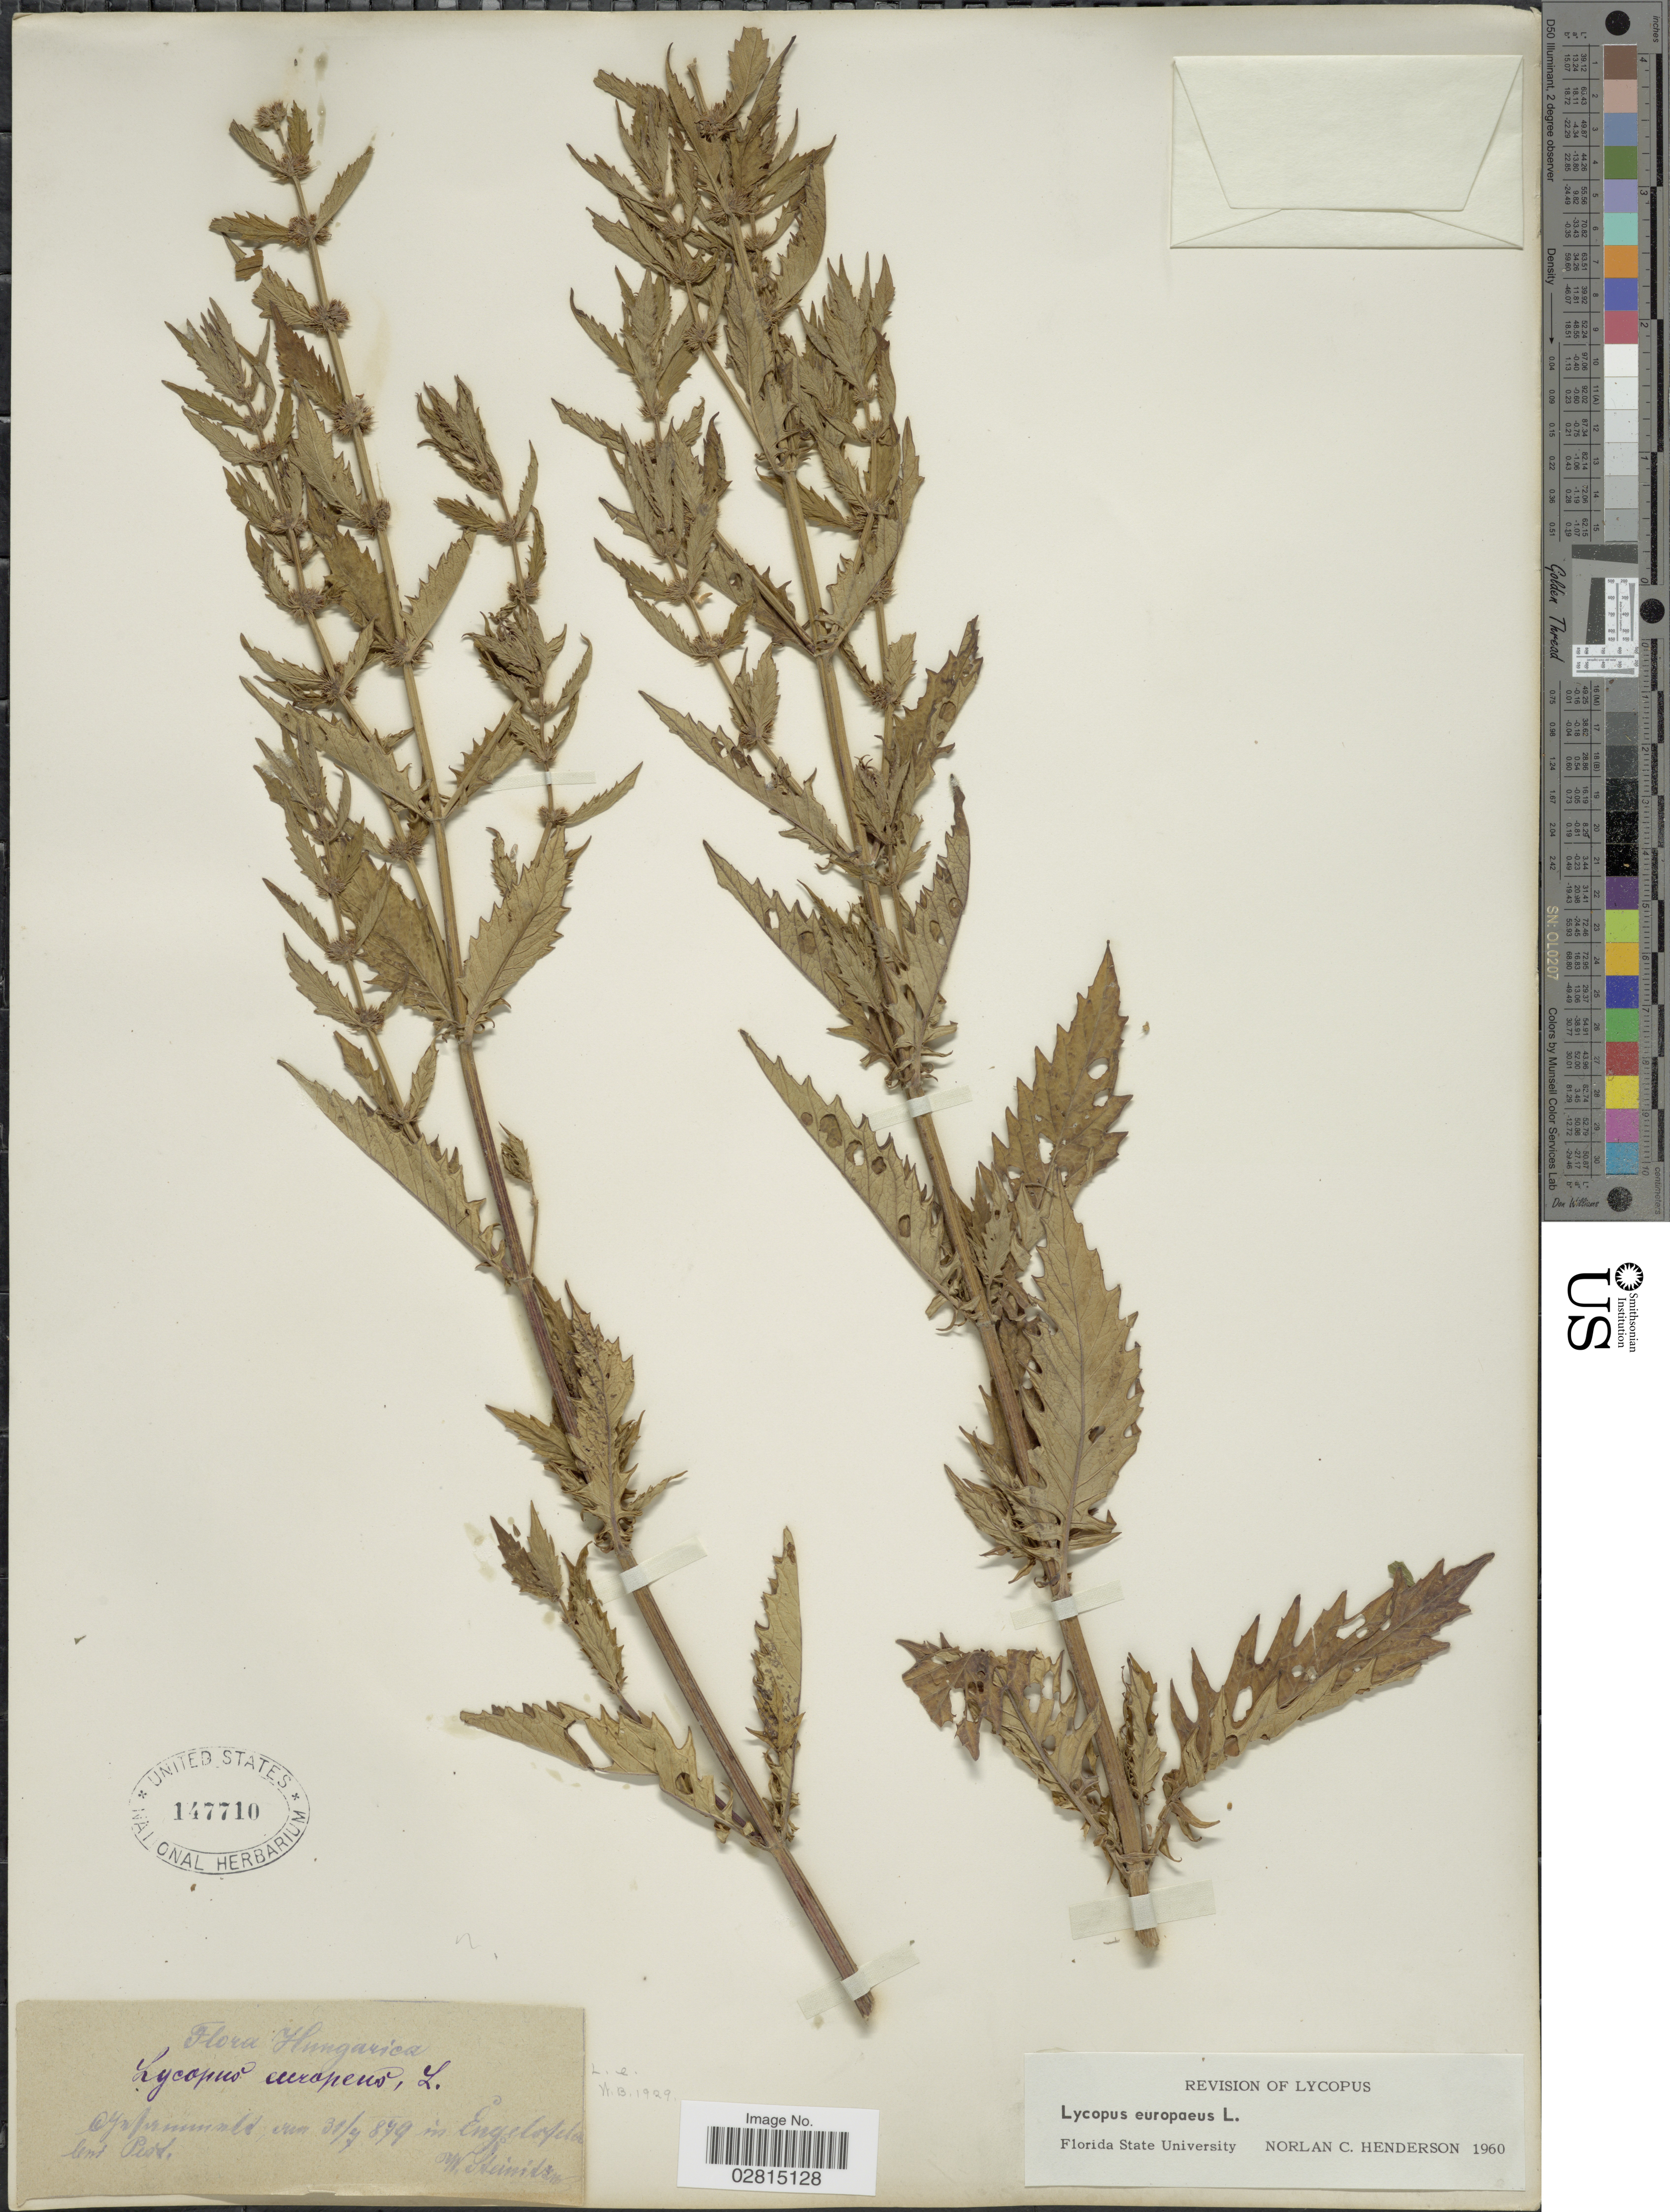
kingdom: Plantae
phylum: Tracheophyta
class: Magnoliopsida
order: Lamiales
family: Lamiaceae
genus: Lycopus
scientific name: Lycopus europaeus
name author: L.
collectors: W. Steinitz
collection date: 1879-07-31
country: Hungary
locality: Engelsfeld lent Pest. [interpreted]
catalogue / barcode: US 147710